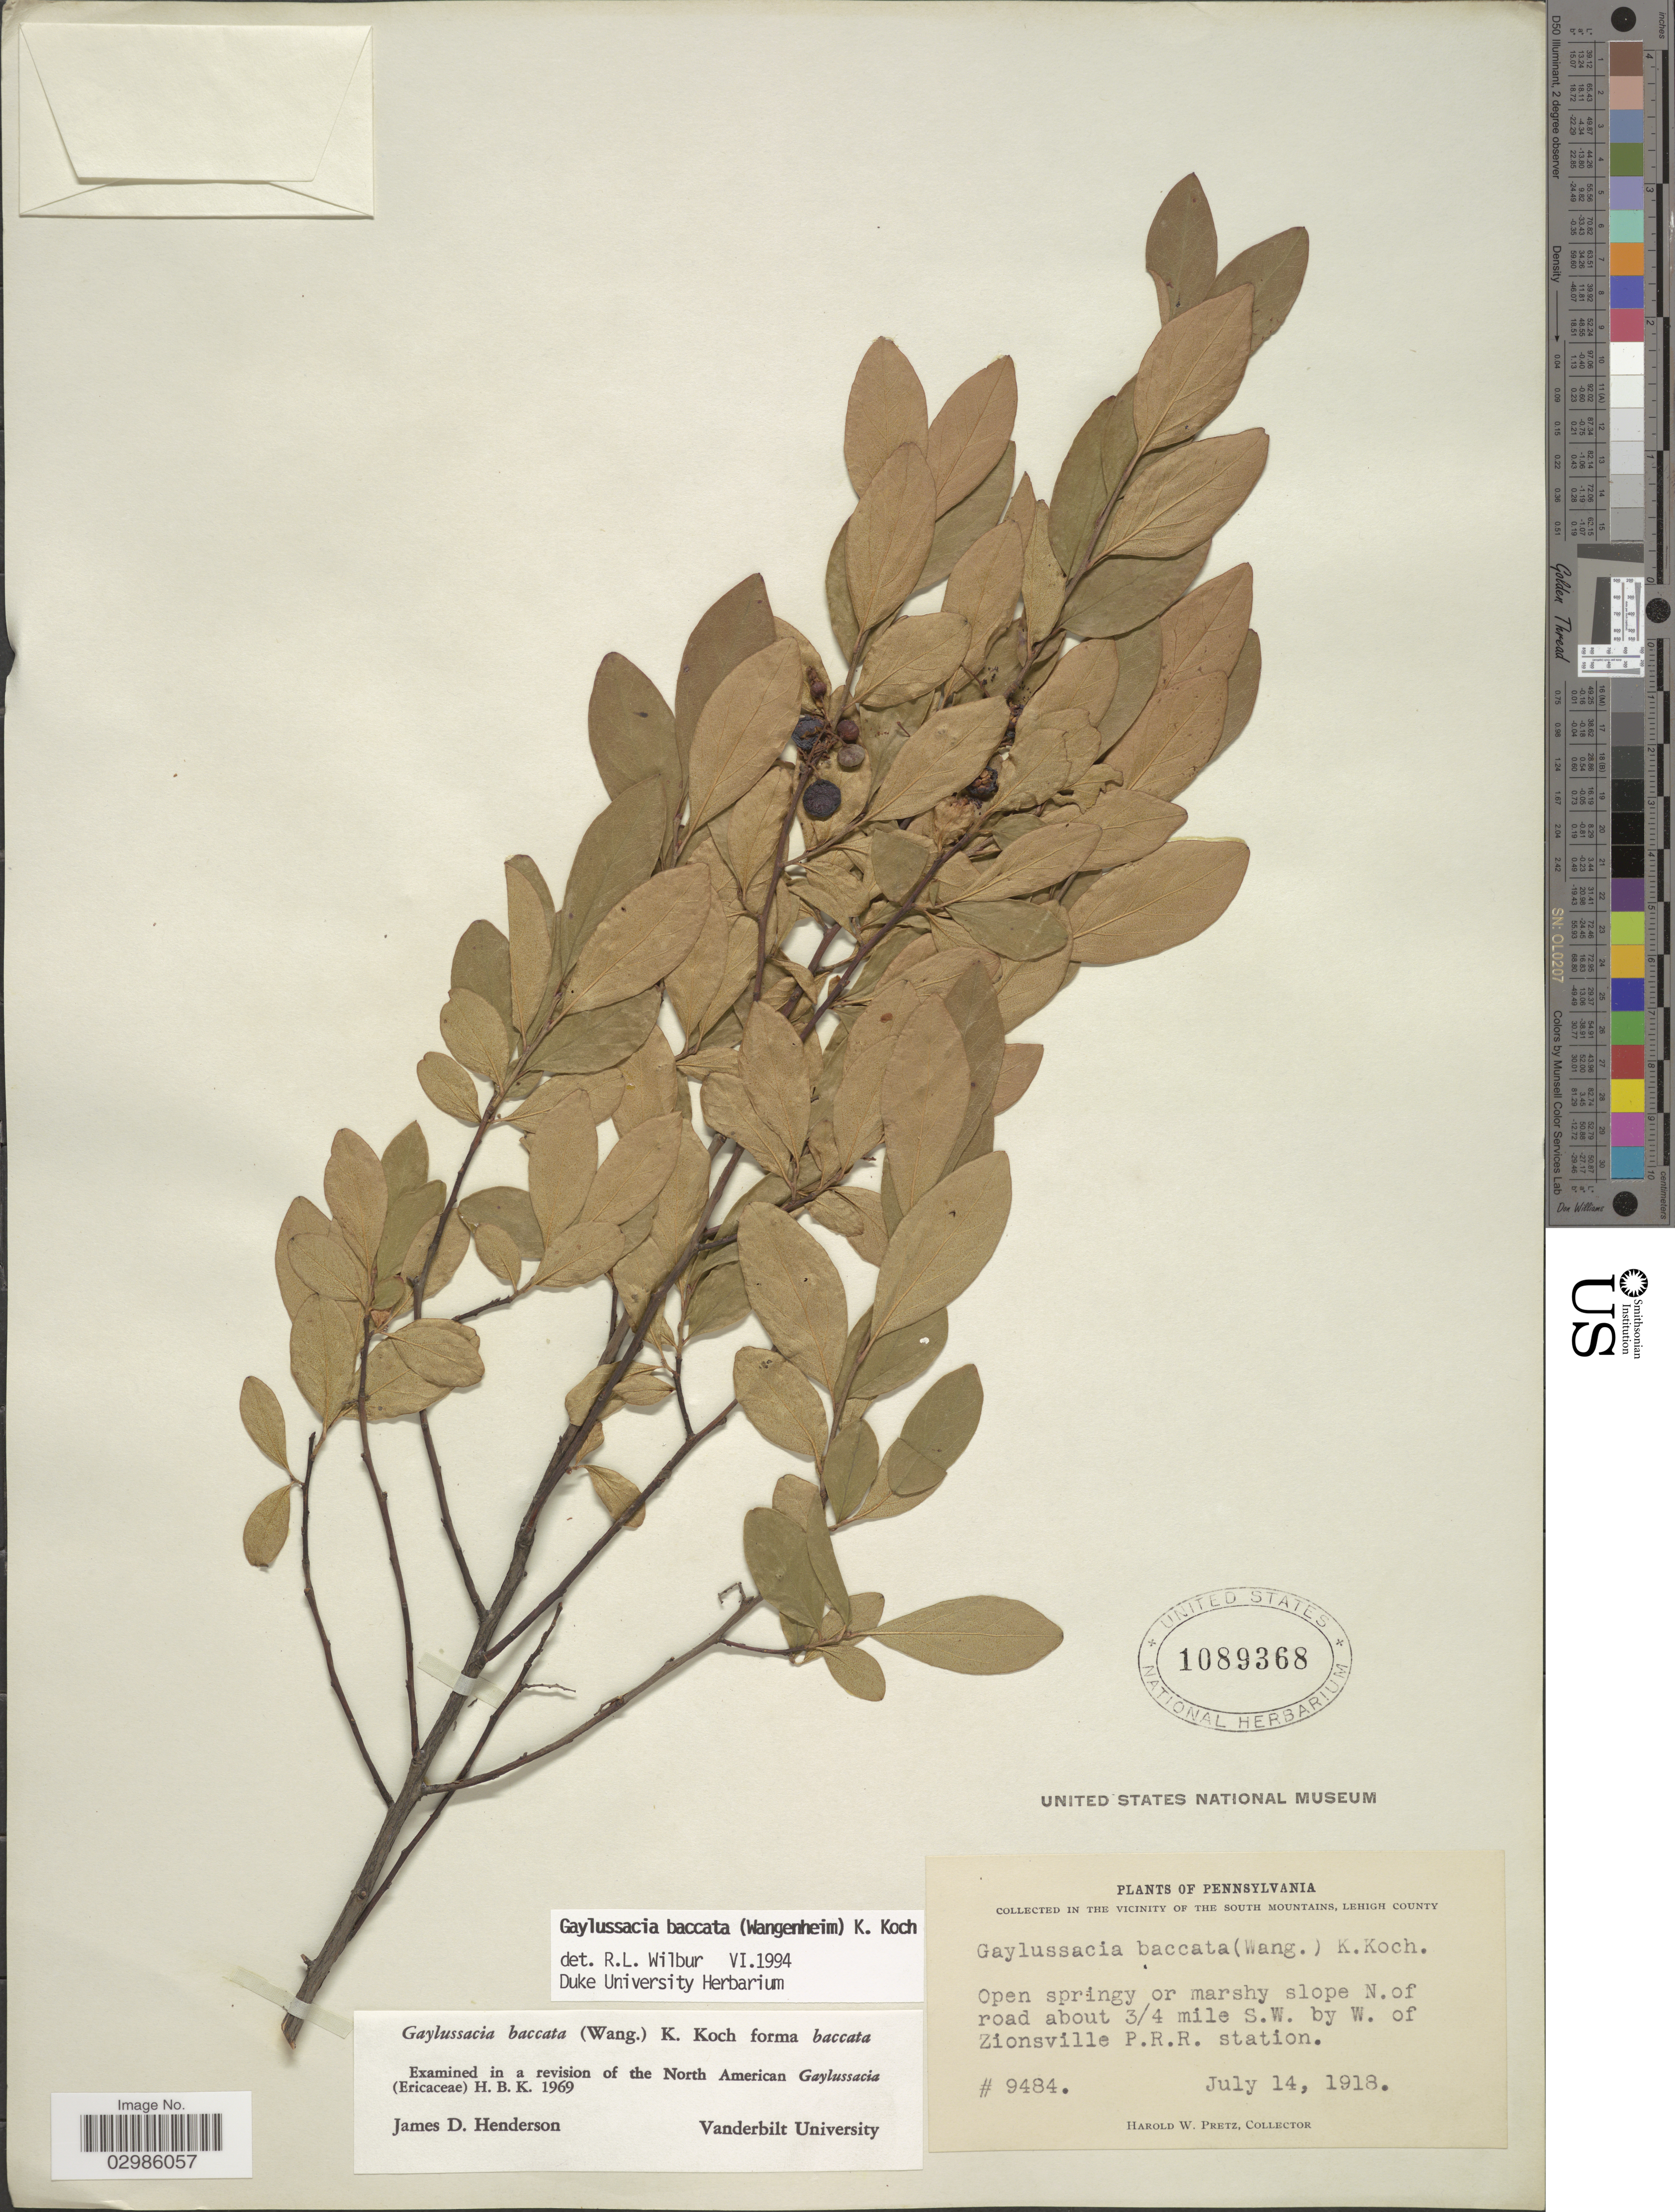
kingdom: Plantae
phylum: Tracheophyta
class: Magnoliopsida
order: Ericales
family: Ericaceae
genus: Gaylussacia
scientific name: Gaylussacia baccata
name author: (Wangenh.) K. Koch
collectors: H. W. Pretz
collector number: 9484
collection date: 1918-07-14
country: United States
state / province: Pennsylvania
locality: In the Vicinity of the South Mountains, Lehigh County. Open springy or marshy slope N. of road about 3/4 mile S.W. by W. of Zionsville P.R.R. station.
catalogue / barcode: US 1089368